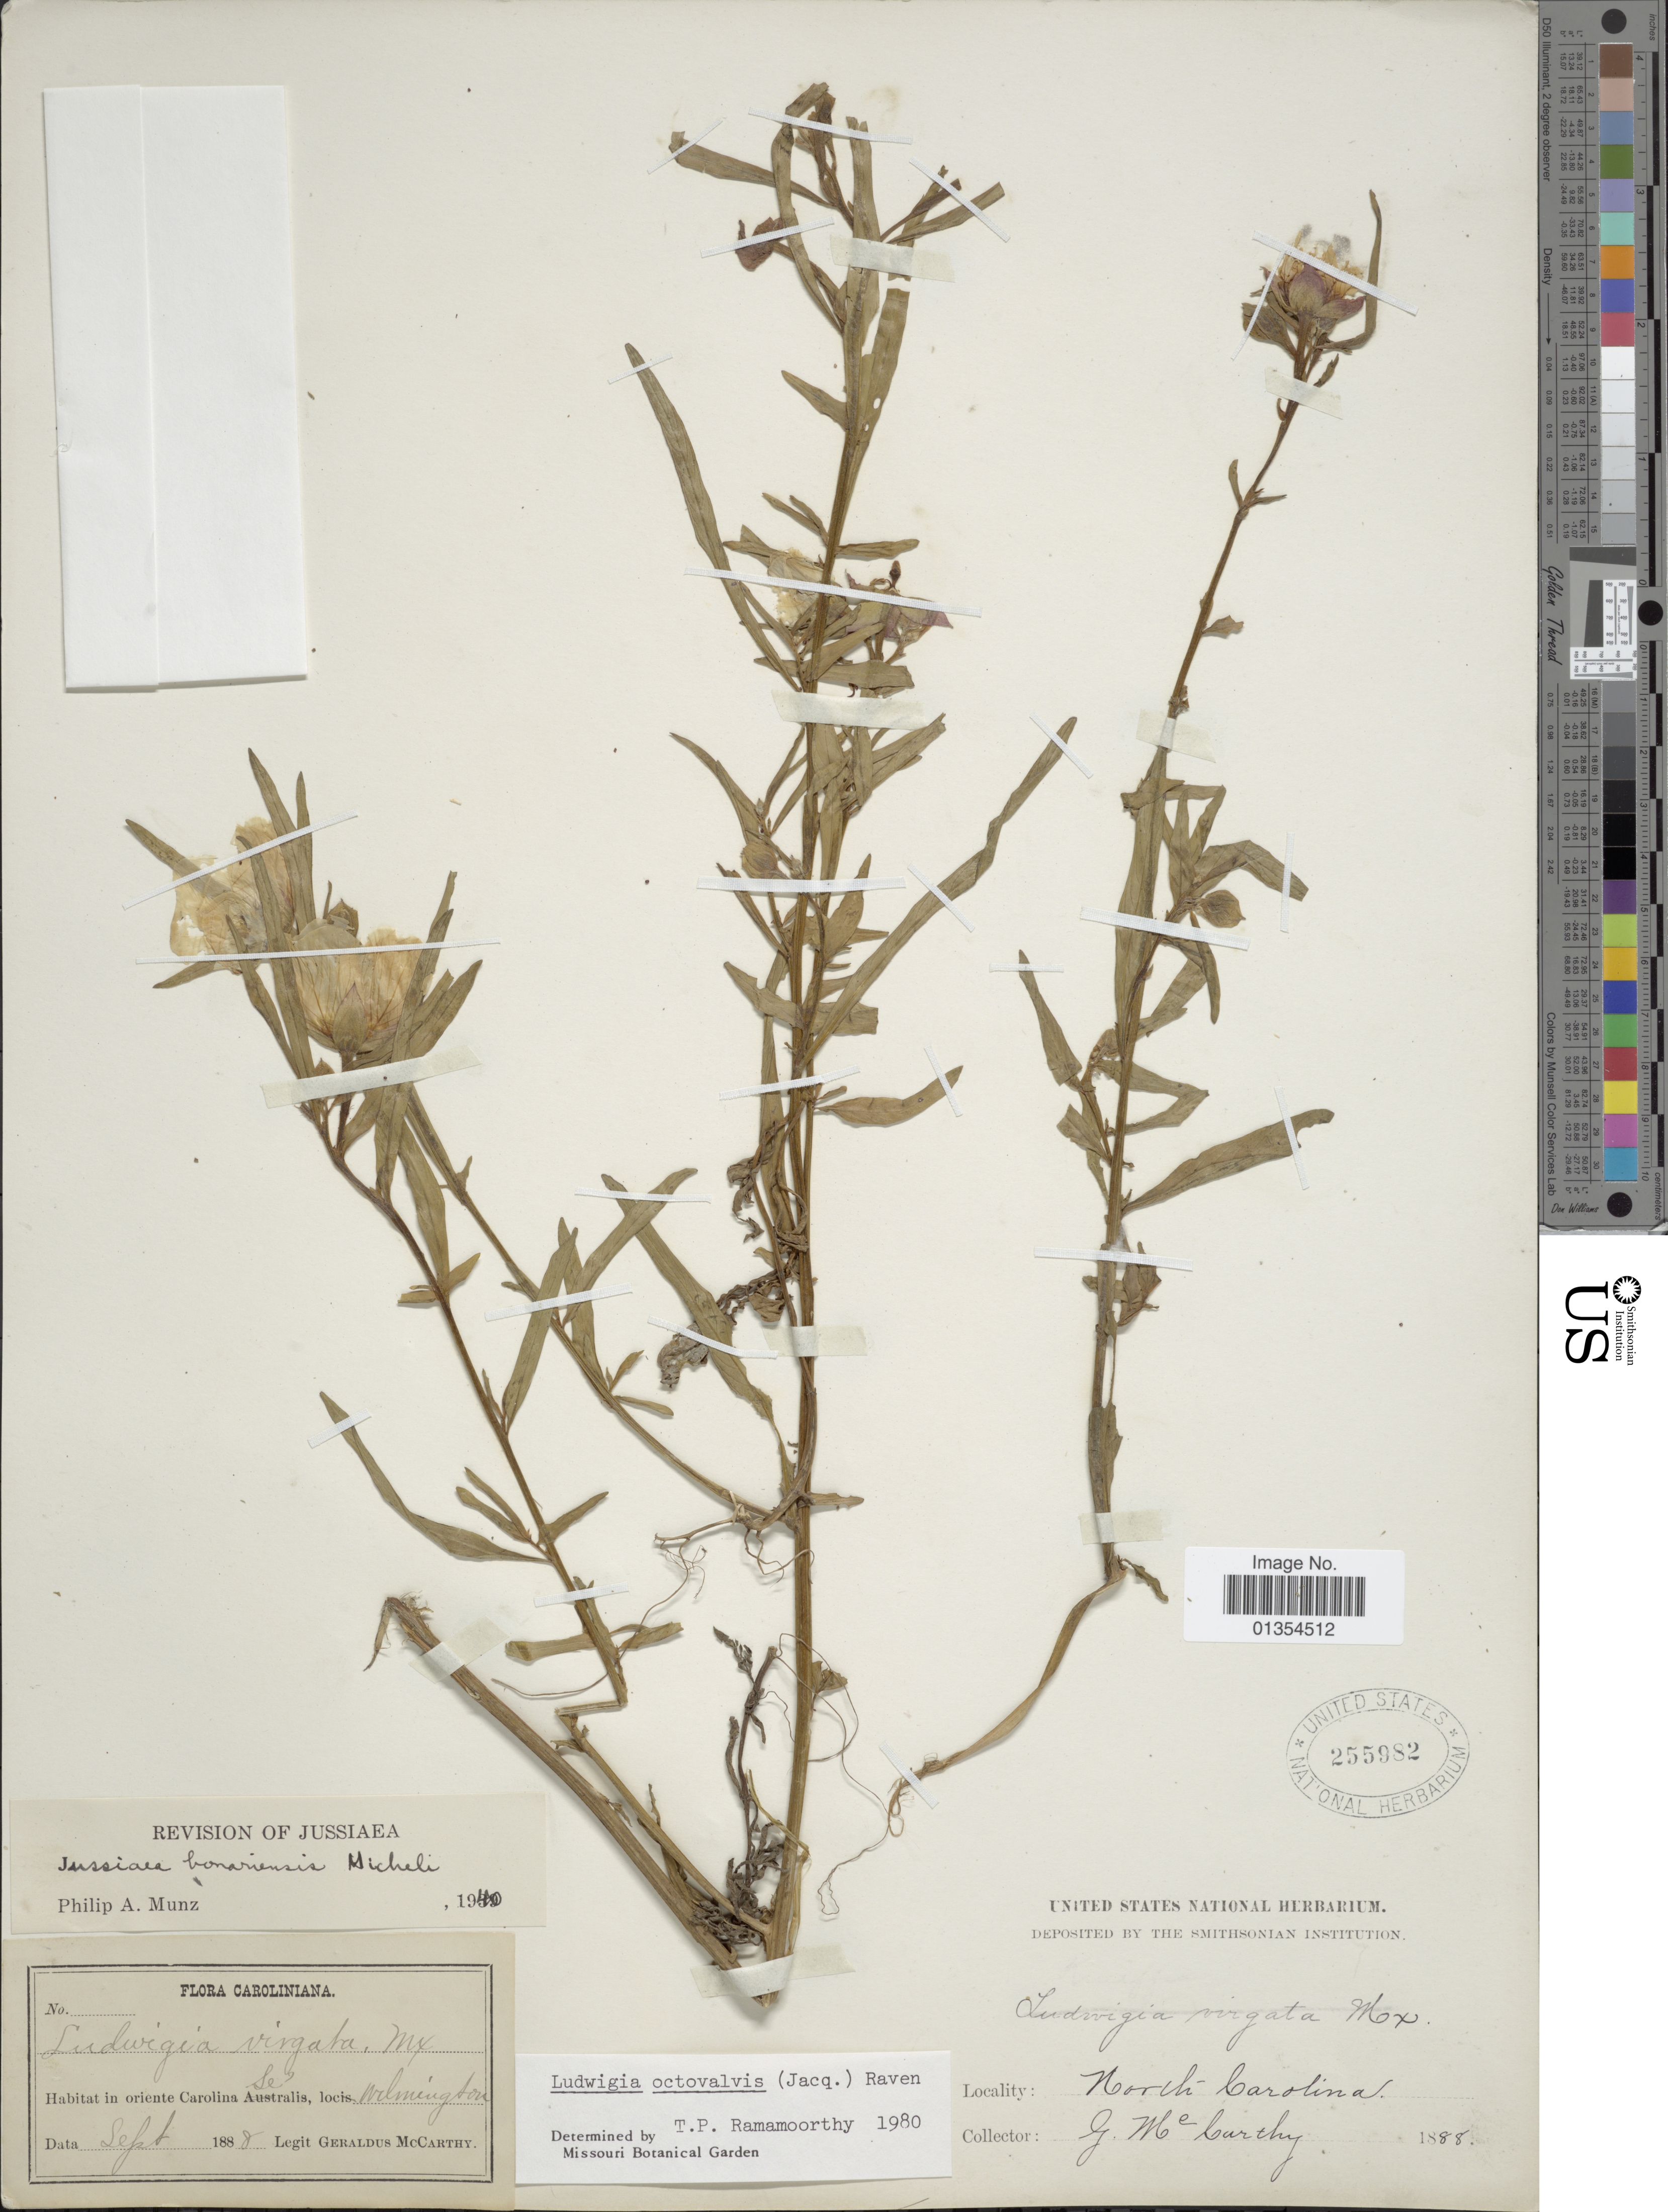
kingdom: Plantae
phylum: Tracheophyta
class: Magnoliopsida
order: Myrtales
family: Onagraceae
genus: Ludwigia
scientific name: Ludwigia octovalvis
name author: (Jacq.) P.H. Raven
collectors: M. McCarthy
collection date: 1888-09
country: United States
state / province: North Carolina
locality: Wilmington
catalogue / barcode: US 255982